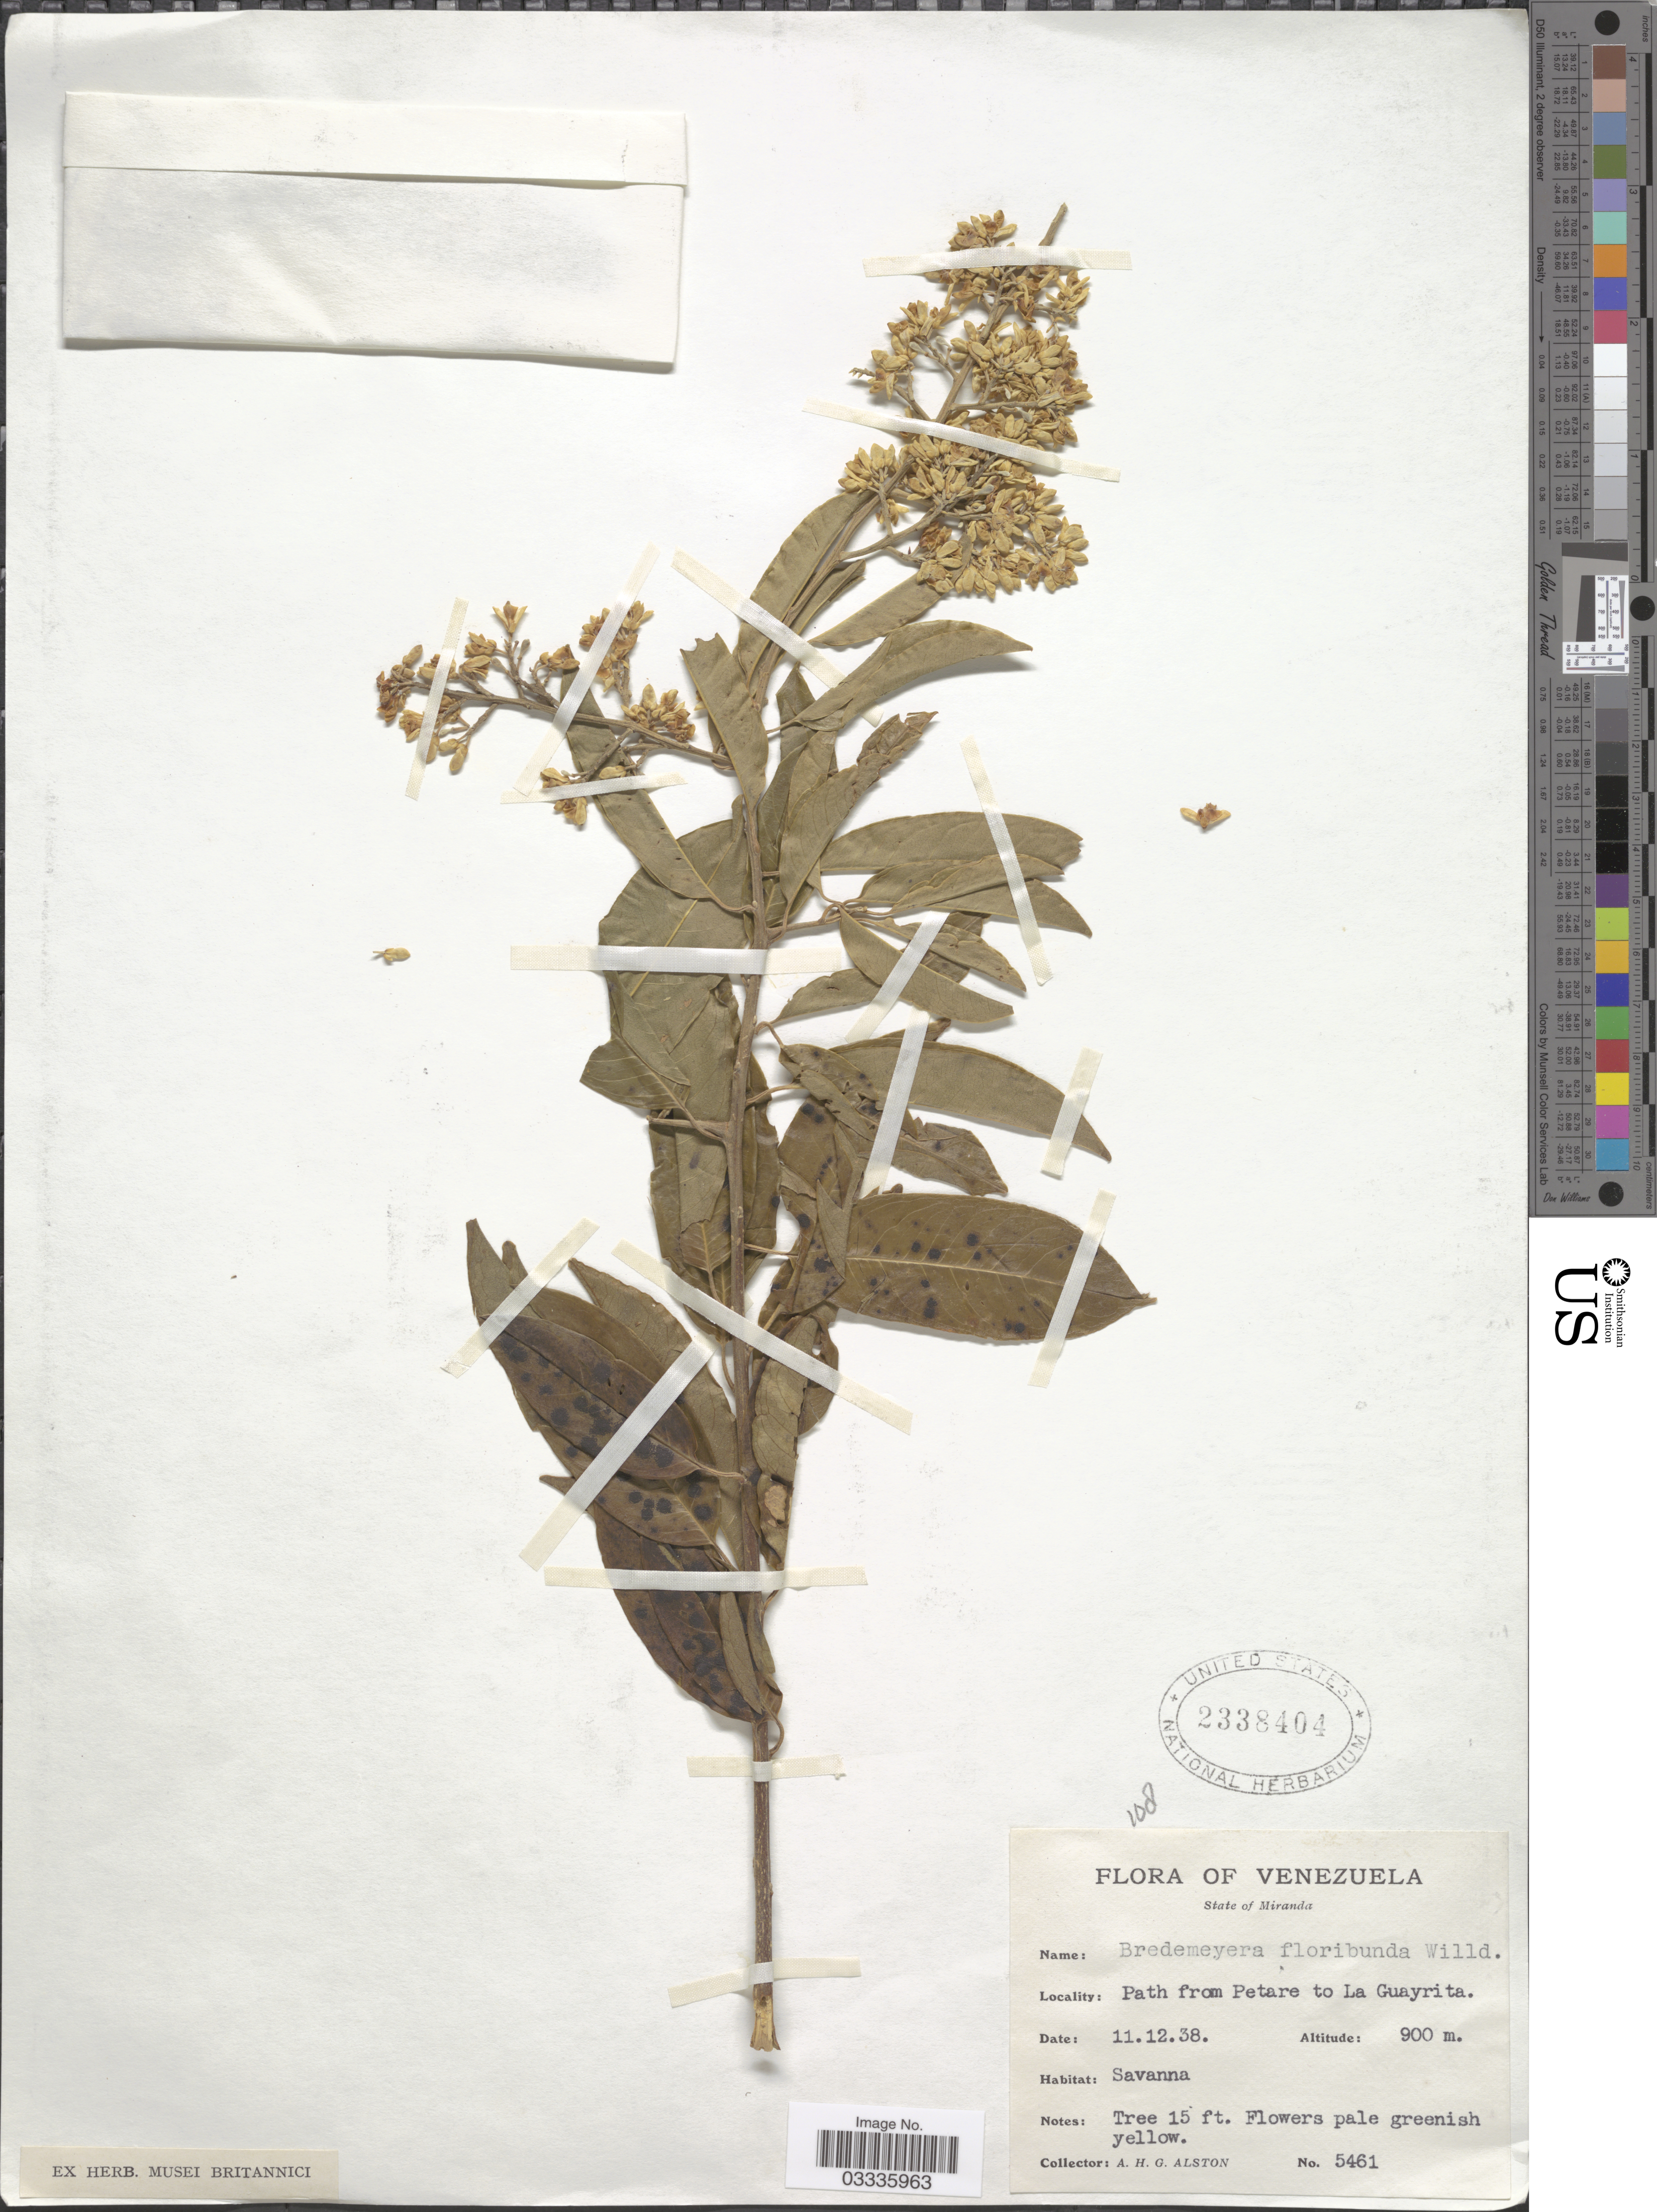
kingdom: Plantae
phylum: Tracheophyta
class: Magnoliopsida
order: Fabales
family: Polygalaceae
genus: Bredemeyera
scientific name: Bredemeyera floribunda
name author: Willd.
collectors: A. H. Alston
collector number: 5461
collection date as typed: Transcribed d/m/y: 11/12/38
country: Venezuela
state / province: Miranda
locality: Path from Petare to La Guayrita.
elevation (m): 900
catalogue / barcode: US 2338404